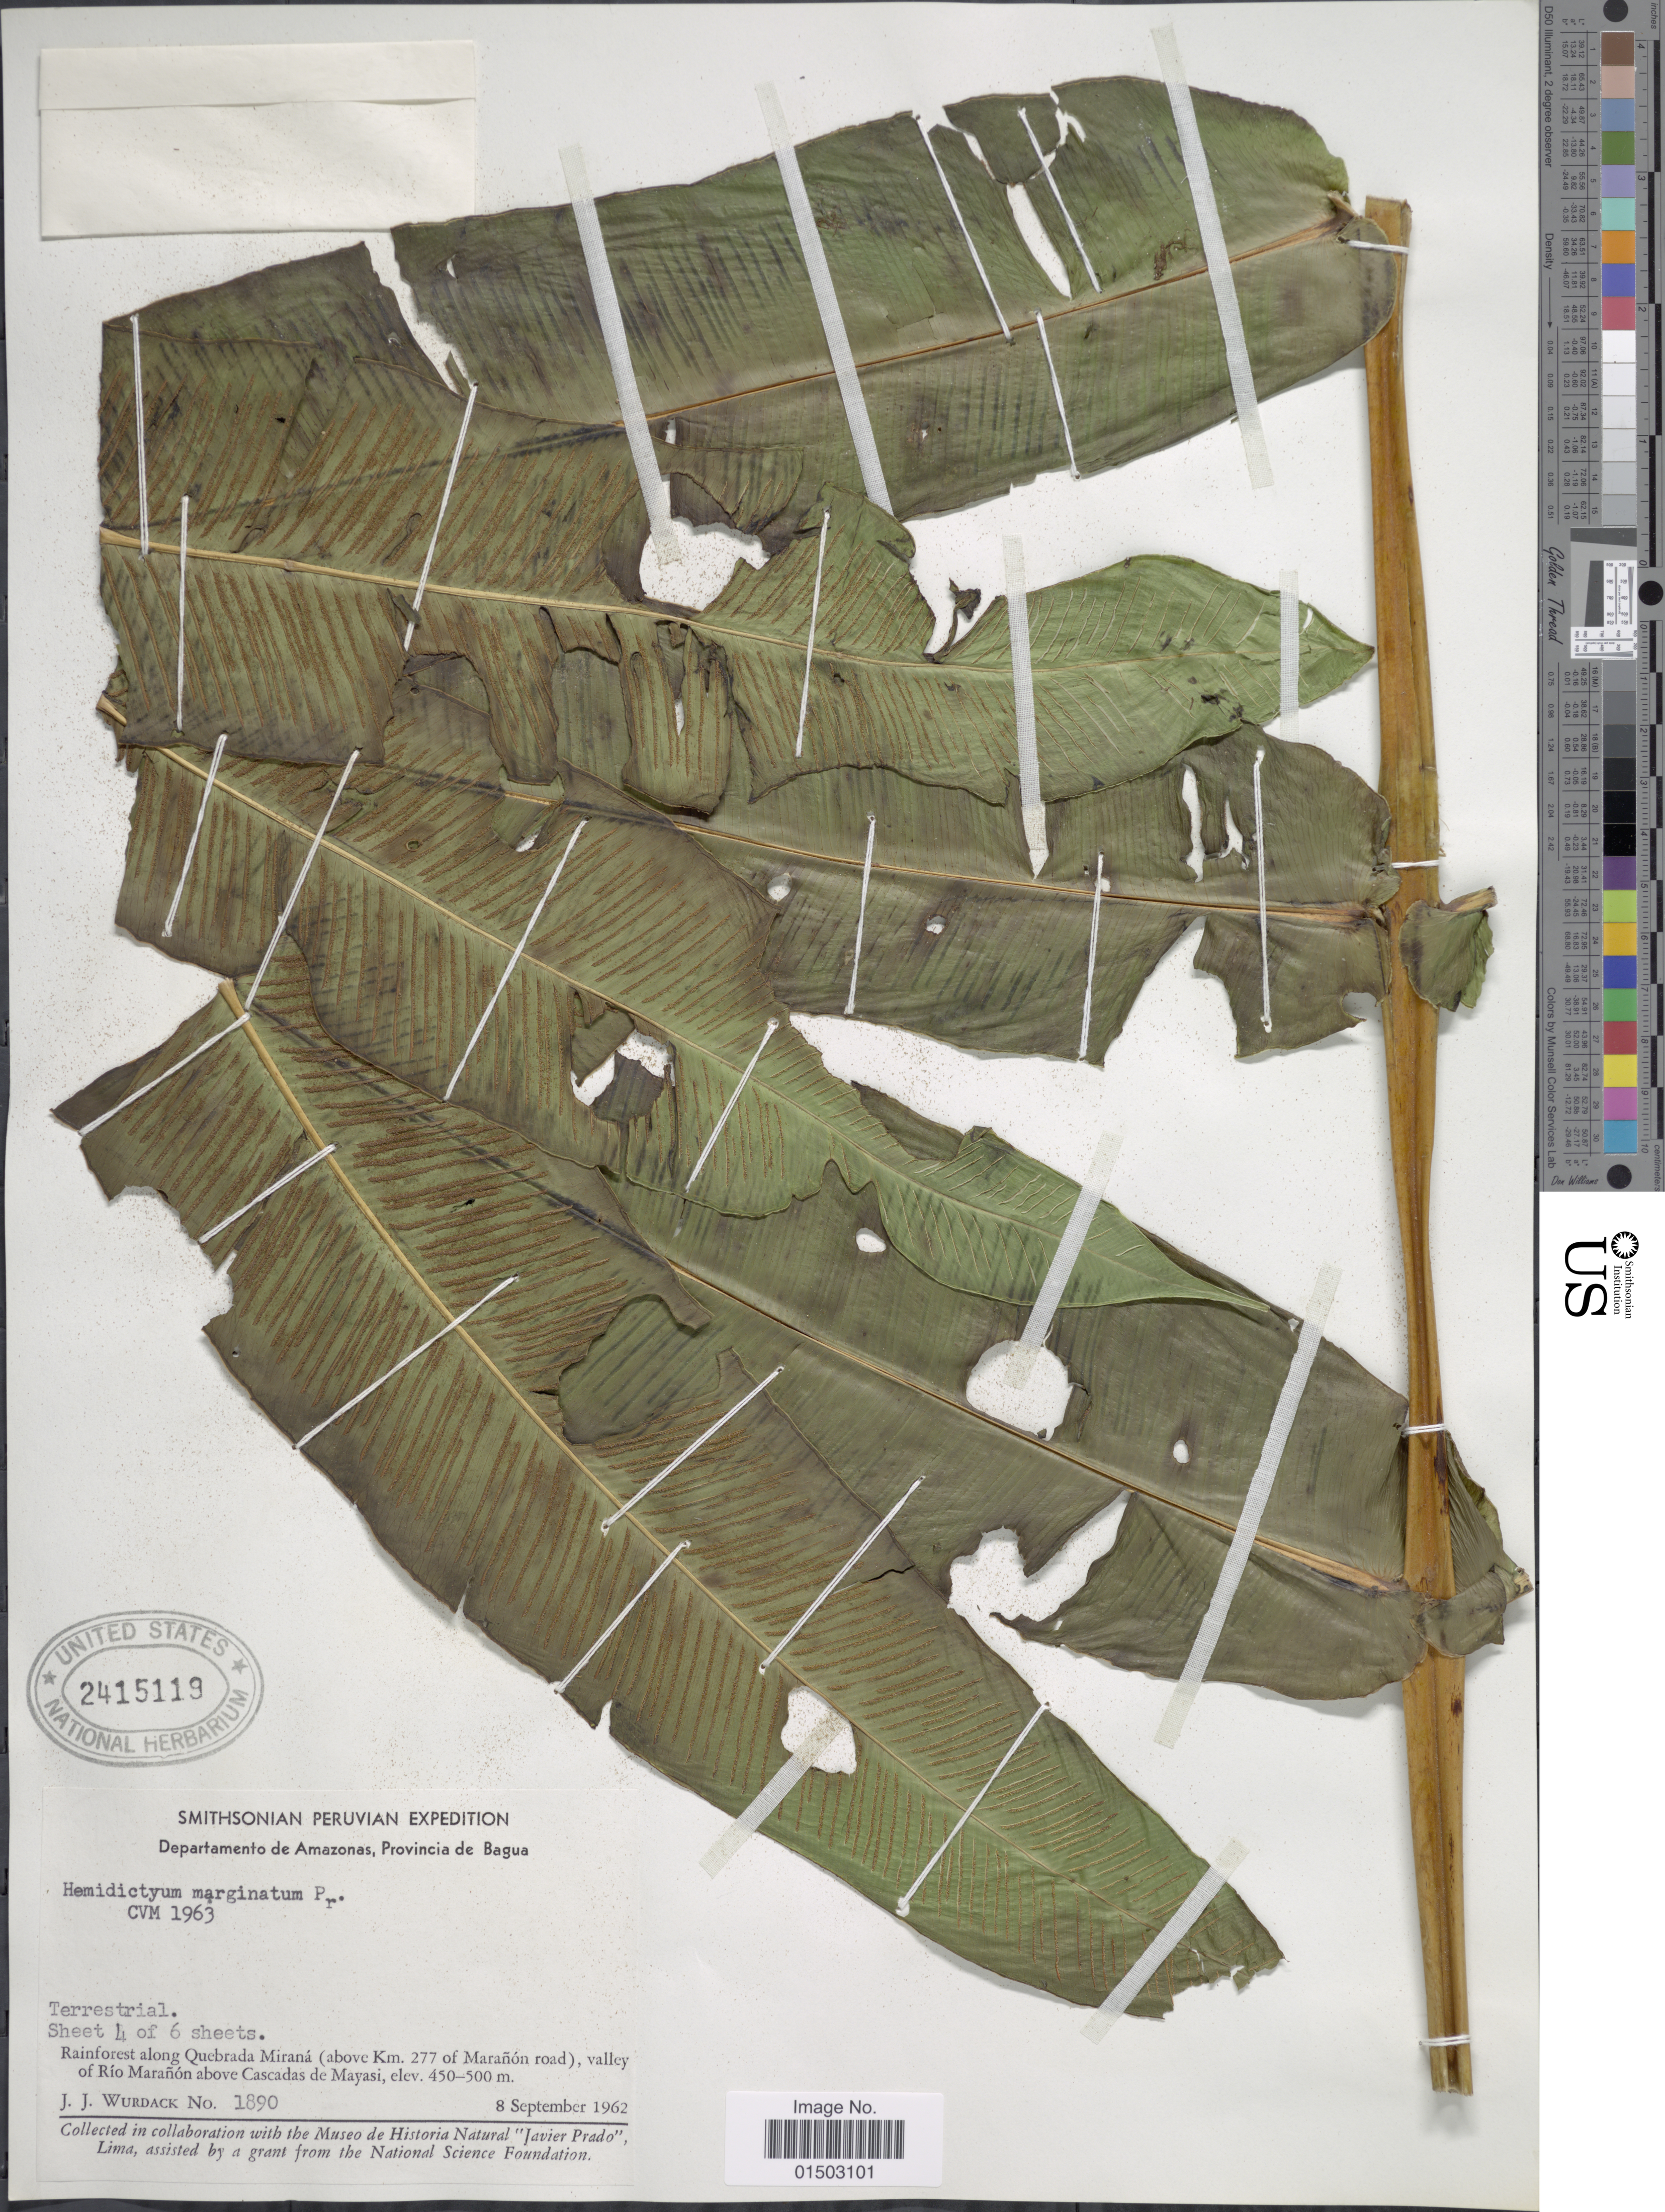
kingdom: Plantae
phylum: Tracheophyta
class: Polypodiopsida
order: Polypodiales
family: Hemidictyaceae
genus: Hemidictyum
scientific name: Hemidictyum marginatum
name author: (L.) C. Presl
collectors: J. J. Wurdack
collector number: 1890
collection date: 1962-09-08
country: Peru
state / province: Amazonas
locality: Depatamento de Amazonas, Provincia de Bagua. Rainforest along Quebrada Mirana (above Km. 277 of Maranin road), valley of Rio Maranon above Cascades de Mayasi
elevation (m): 450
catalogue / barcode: US 2415119